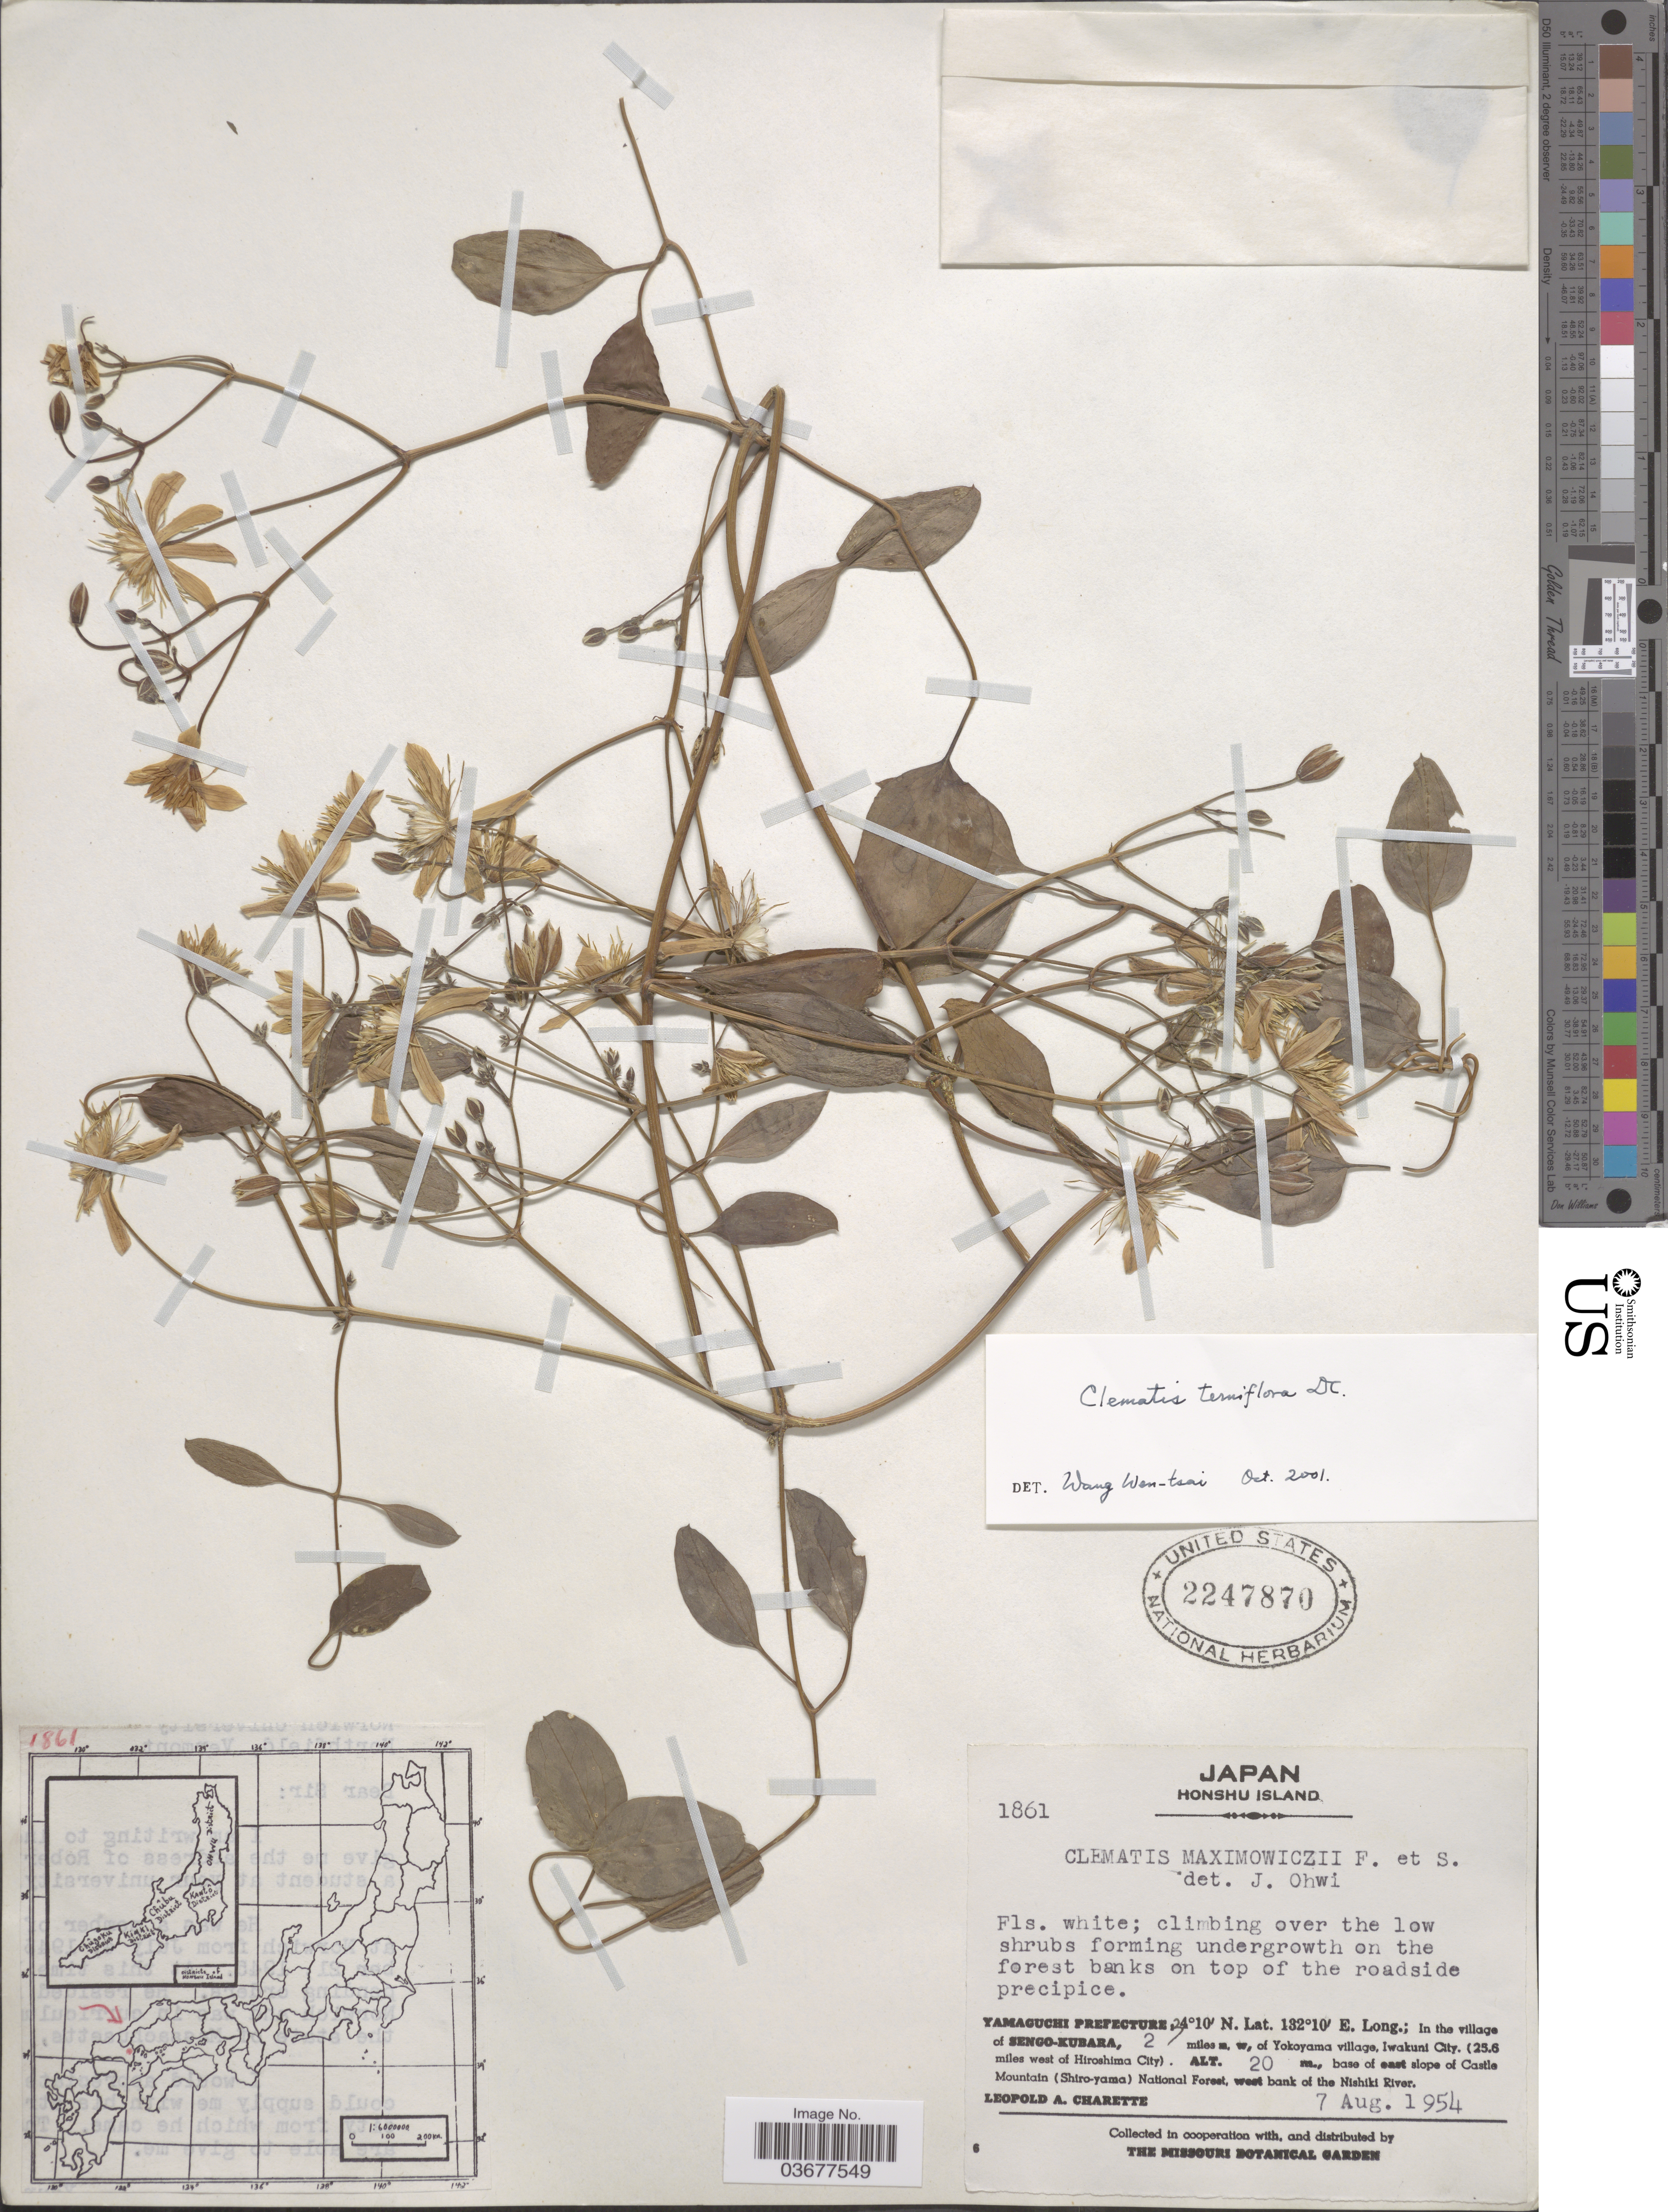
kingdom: Plantae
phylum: Tracheophyta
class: Magnoliopsida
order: Ranunculales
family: Ranunculaceae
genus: Clematis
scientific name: Clematis terniflora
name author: DC.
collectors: L. A. Charette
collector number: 1861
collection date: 1954-08-07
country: Japan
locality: Honshu Island. Yamaguchi Prefecture: In the village of Sengo-Kubara, 2 miles n.w. of Yokoyama village, Iwakuni City. (25.6 miles west of Hiroshima City), base of east slope of Castle mountain (Shiro-yama) National Forest, west bank of the Nishiki River.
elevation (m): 20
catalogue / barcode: US 2247870